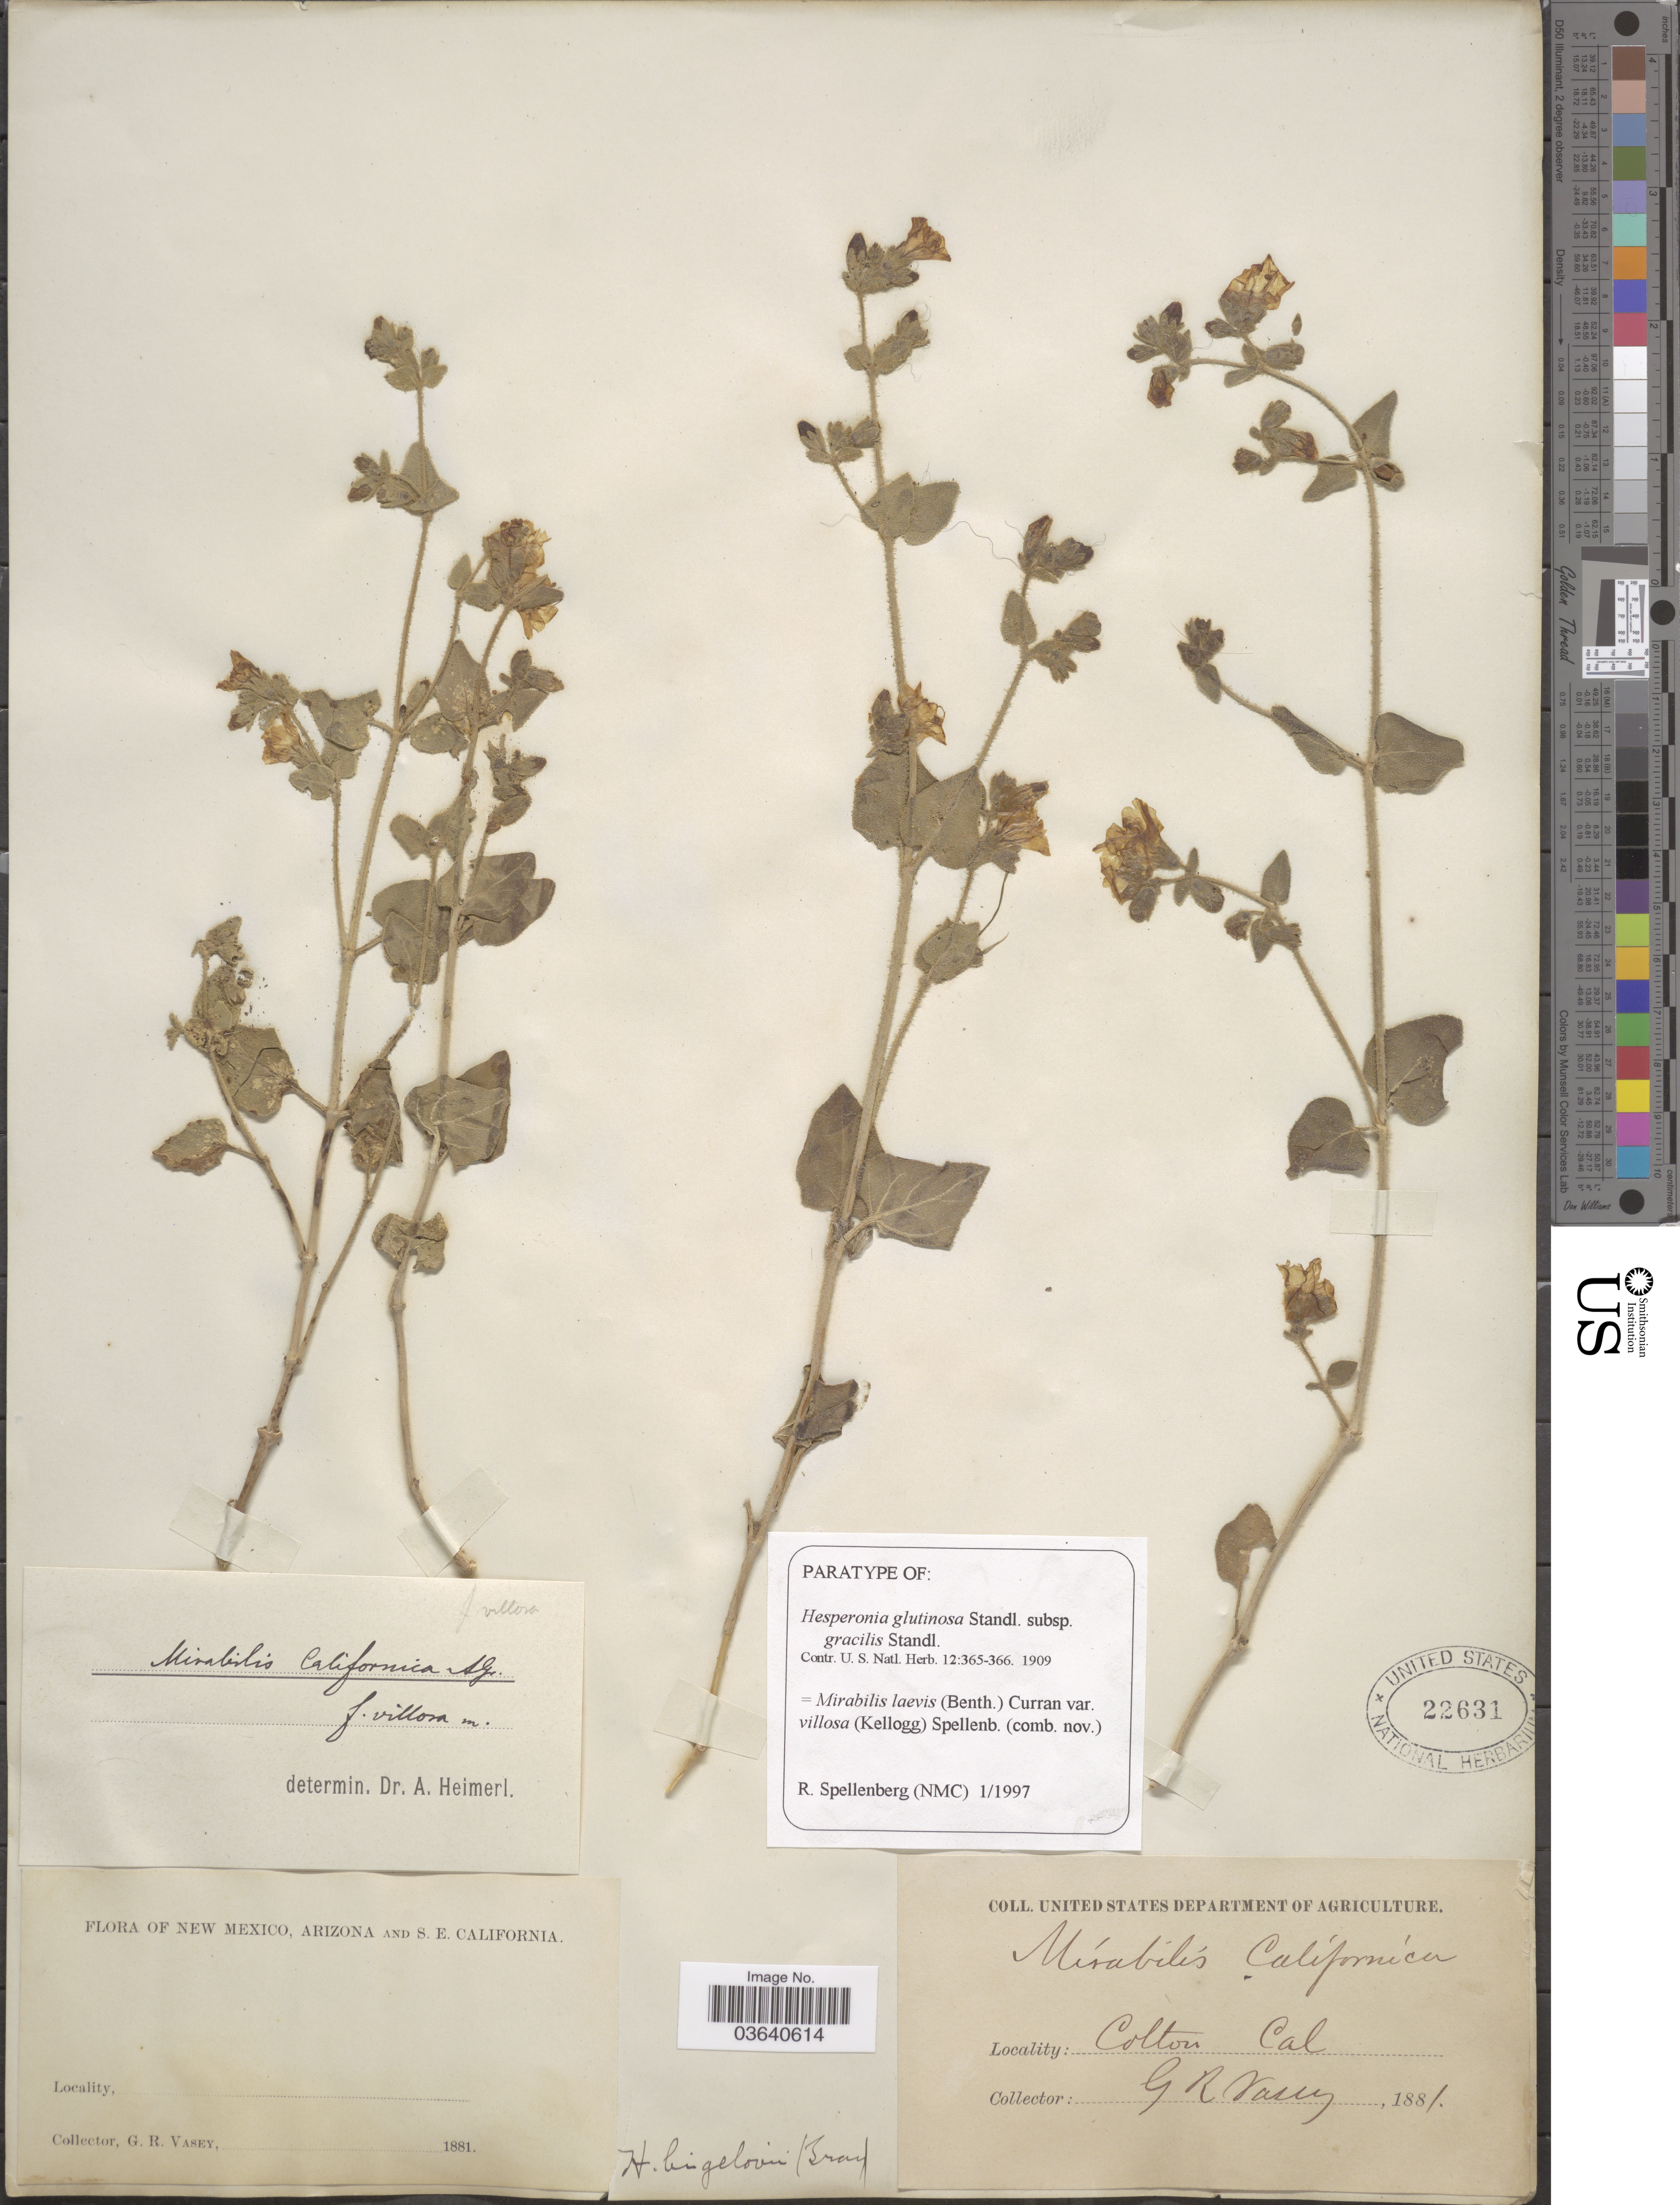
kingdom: Plantae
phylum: Tracheophyta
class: Magnoliopsida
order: Caryophyllales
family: Nyctaginaceae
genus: Mirabilis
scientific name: Mirabilis laevis var. villosa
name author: (Kellogg) Spellenb.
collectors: G. R. Vasey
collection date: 1881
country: United States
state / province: California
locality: S.E. California. Colton.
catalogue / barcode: US 22631